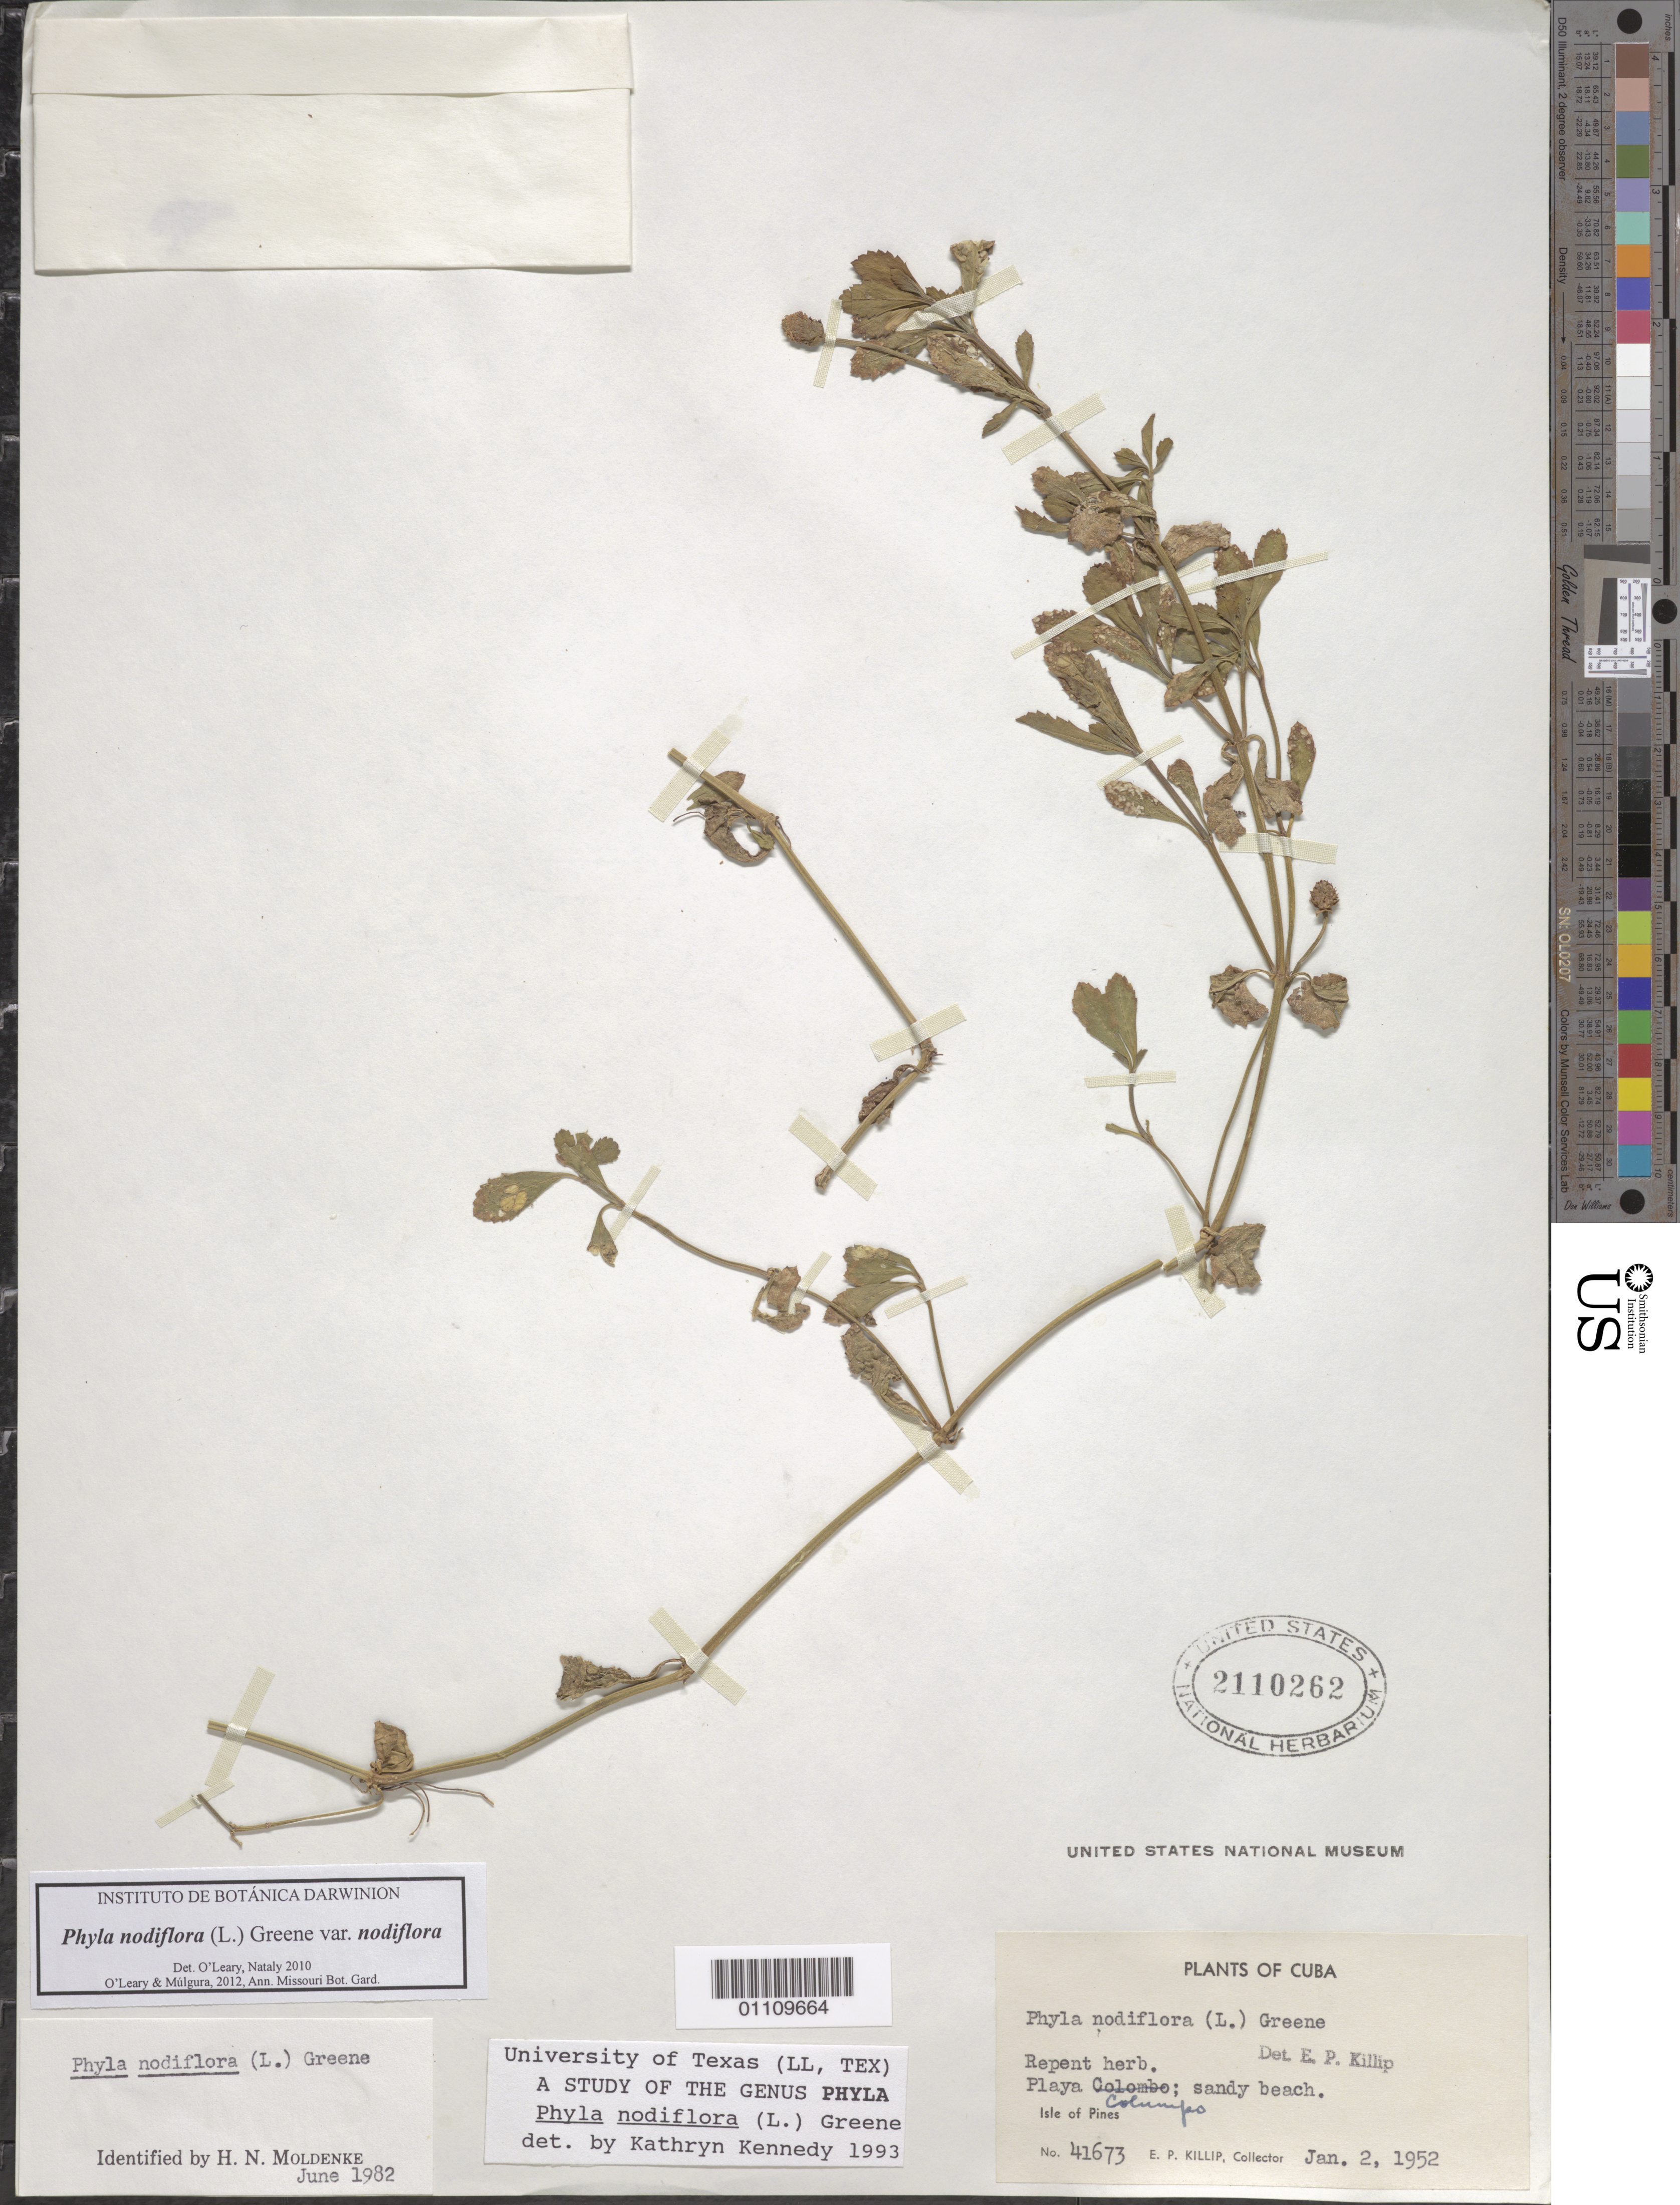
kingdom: Plantae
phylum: Tracheophyta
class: Magnoliopsida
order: Lamiales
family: Verbenaceae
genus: Phyla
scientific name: Phyla nodiflora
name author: (L.) Greene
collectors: E. P. Killip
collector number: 41673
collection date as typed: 02 Jan 1952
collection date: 1952-01-02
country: Cuba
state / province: Isla de La Juventud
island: Isla de la Juventud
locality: Playa Columpo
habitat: Sandy beach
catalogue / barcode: US 2110262